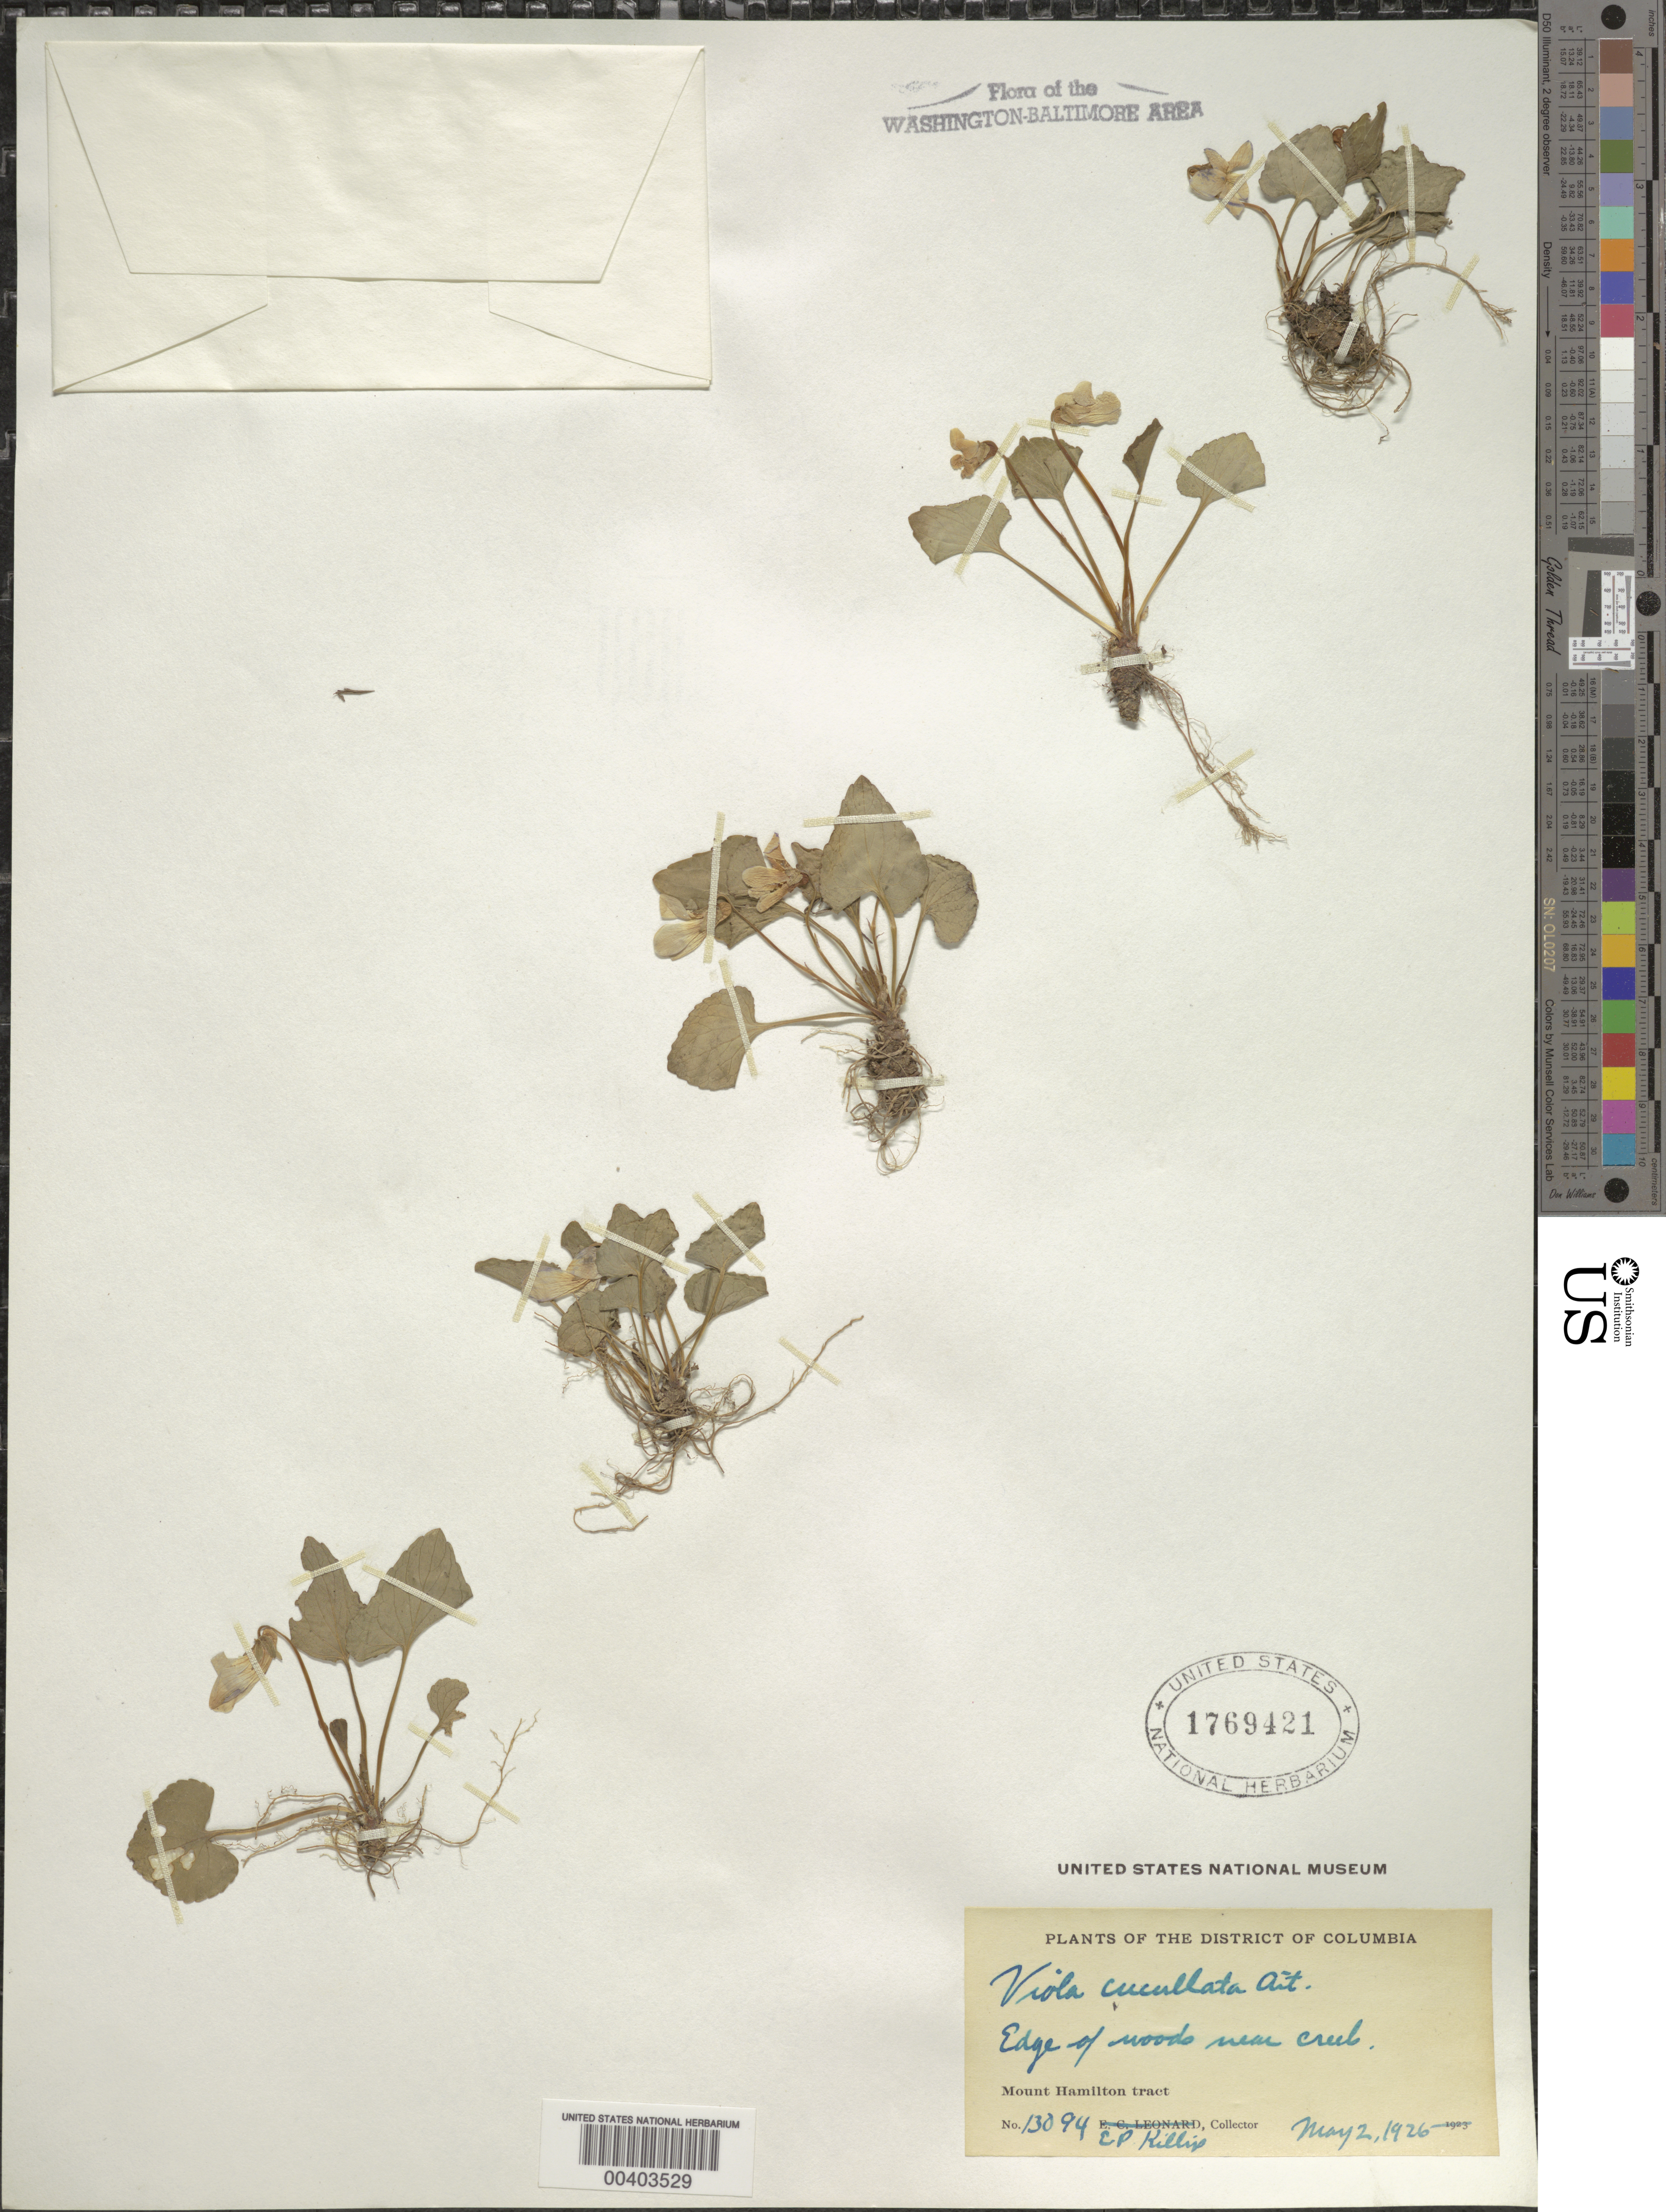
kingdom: Plantae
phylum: Tracheophyta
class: Magnoliopsida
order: Malpighiales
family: Violaceae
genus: Viola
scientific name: Viola cucullata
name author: Aiton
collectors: E. P. Killip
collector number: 13094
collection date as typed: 02 May 1926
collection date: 1926-05-02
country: United States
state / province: District of Columbia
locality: Mount Hamilton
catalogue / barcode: US 1769421